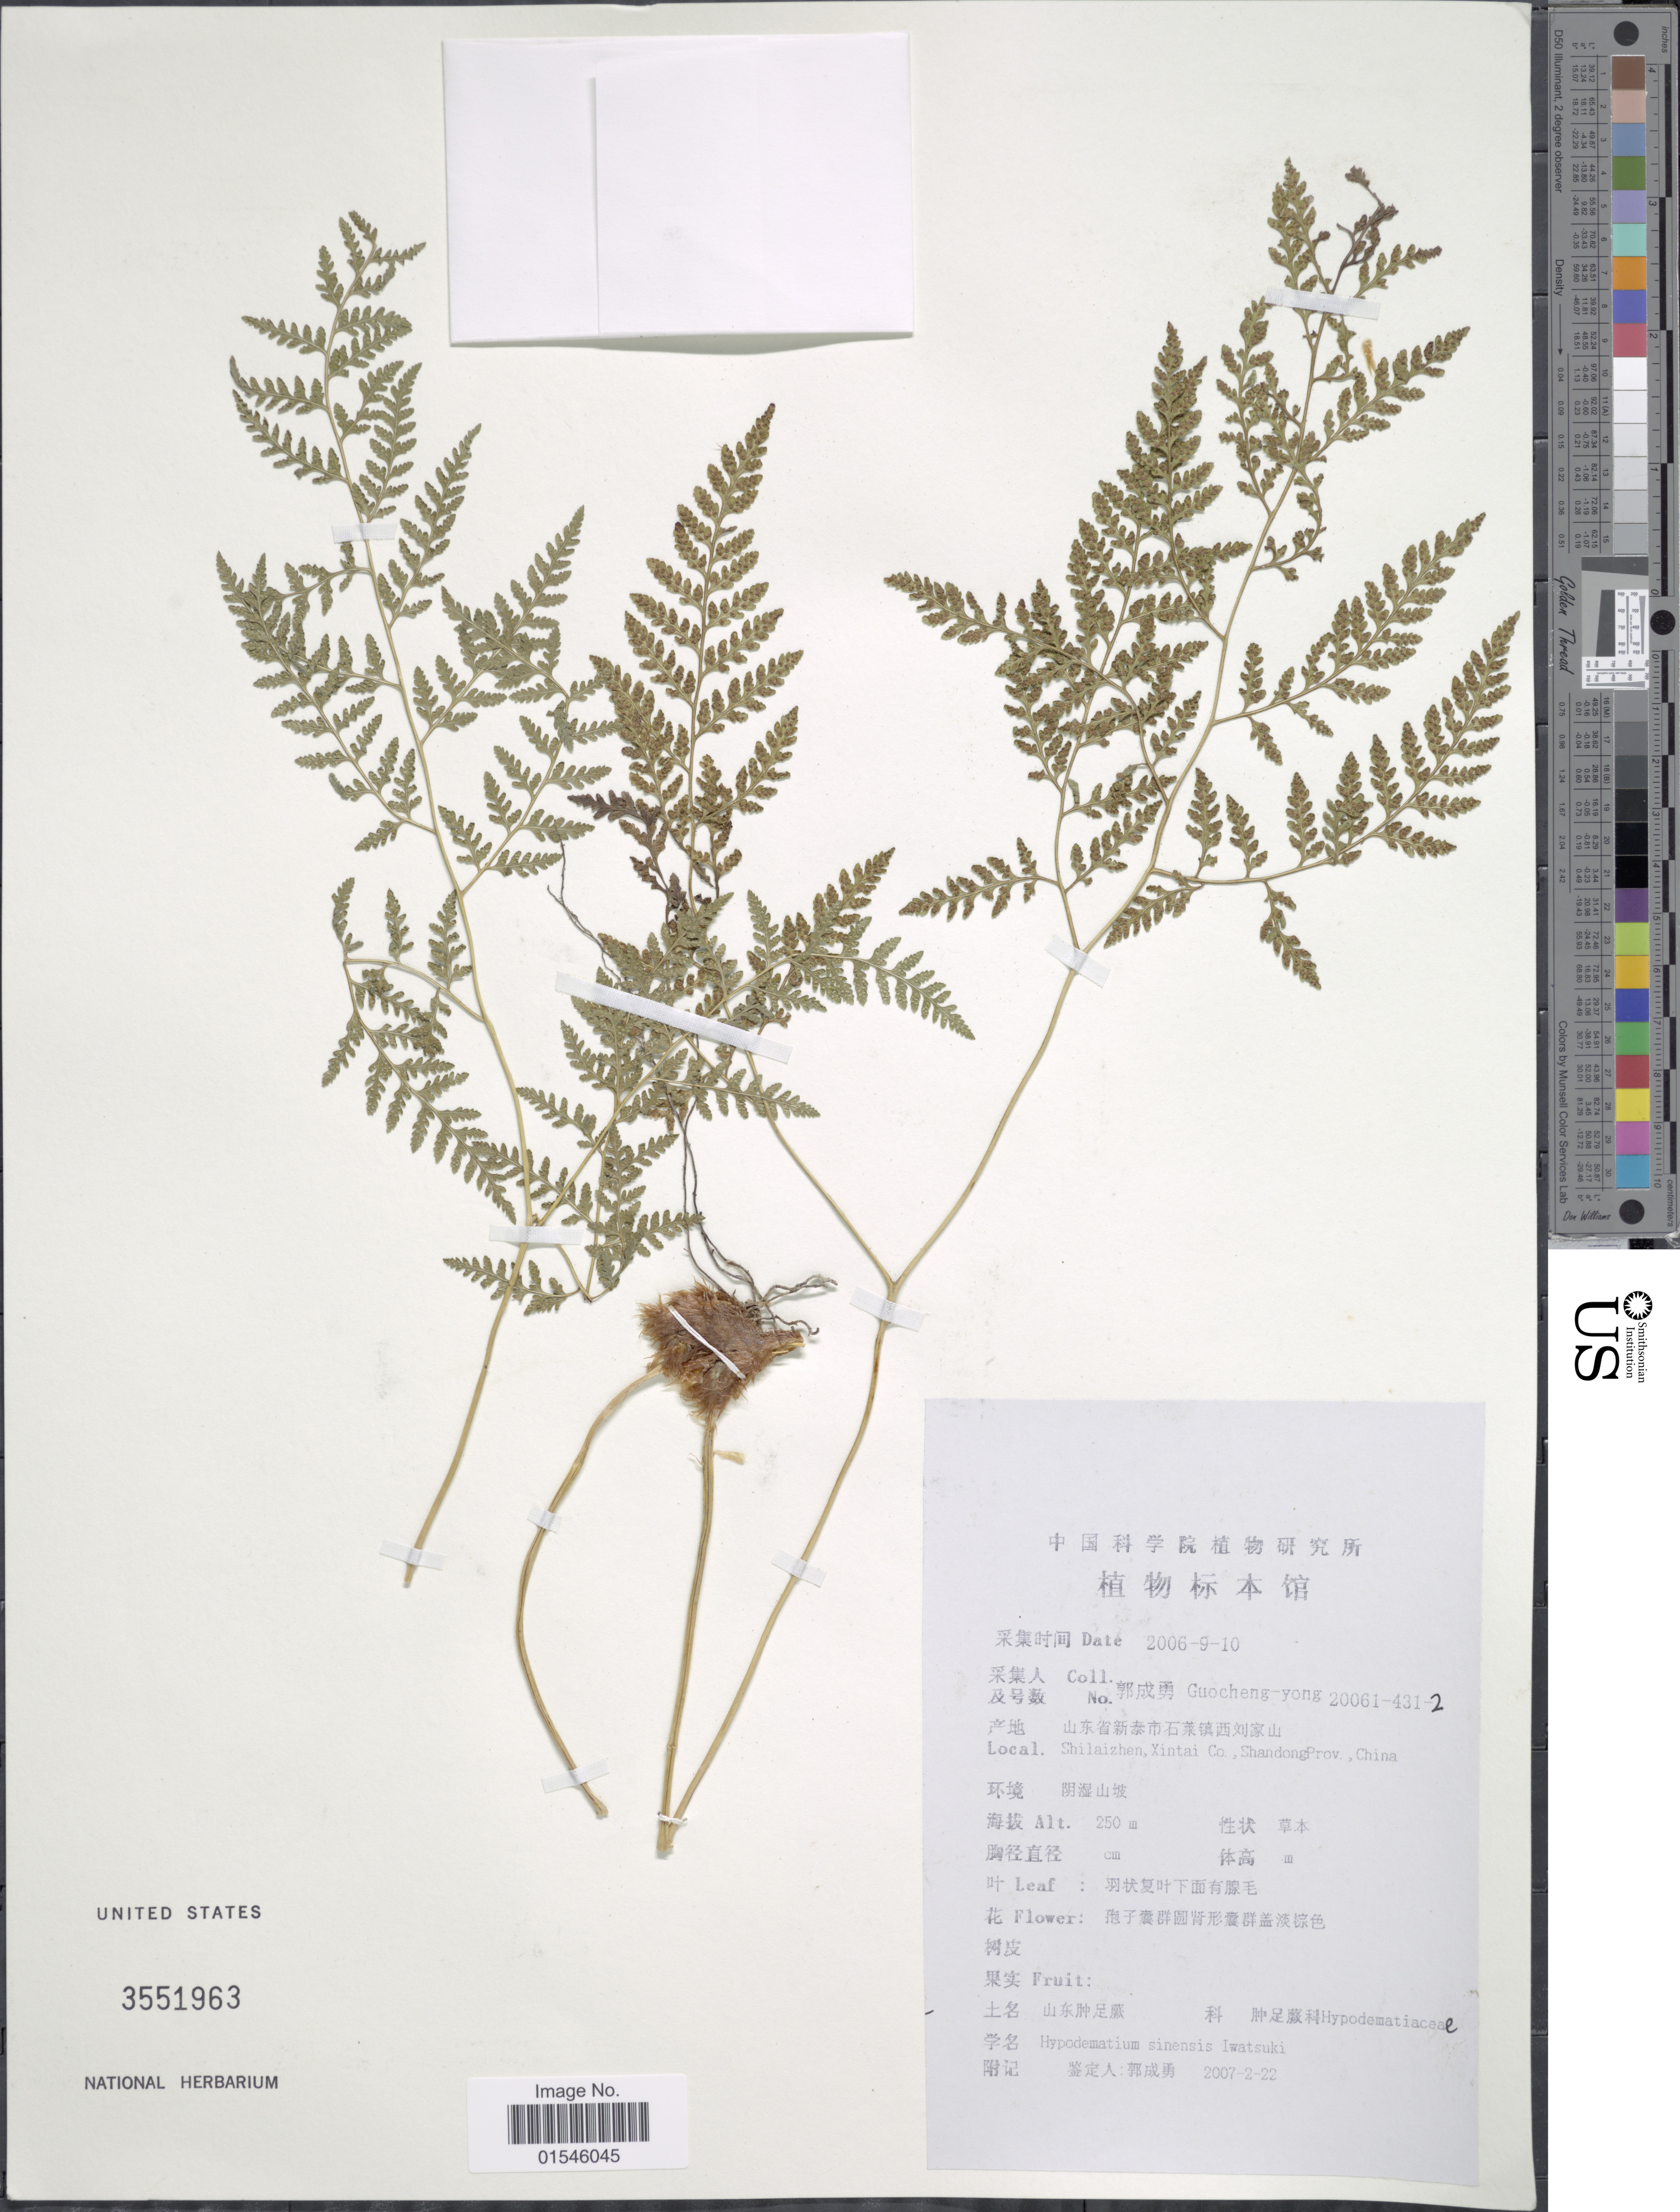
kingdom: Plantae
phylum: Tracheophyta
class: Polypodiopsida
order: Polypodiales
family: Hypodematiaceae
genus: Hypodematium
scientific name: Hypodematium sinense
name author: K. Iwats.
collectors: Guo cheng-yong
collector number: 20061-431-2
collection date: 2006-09-10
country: China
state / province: Shandong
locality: Shilaizhen, Xintai Co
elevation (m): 250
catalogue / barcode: US 3551963